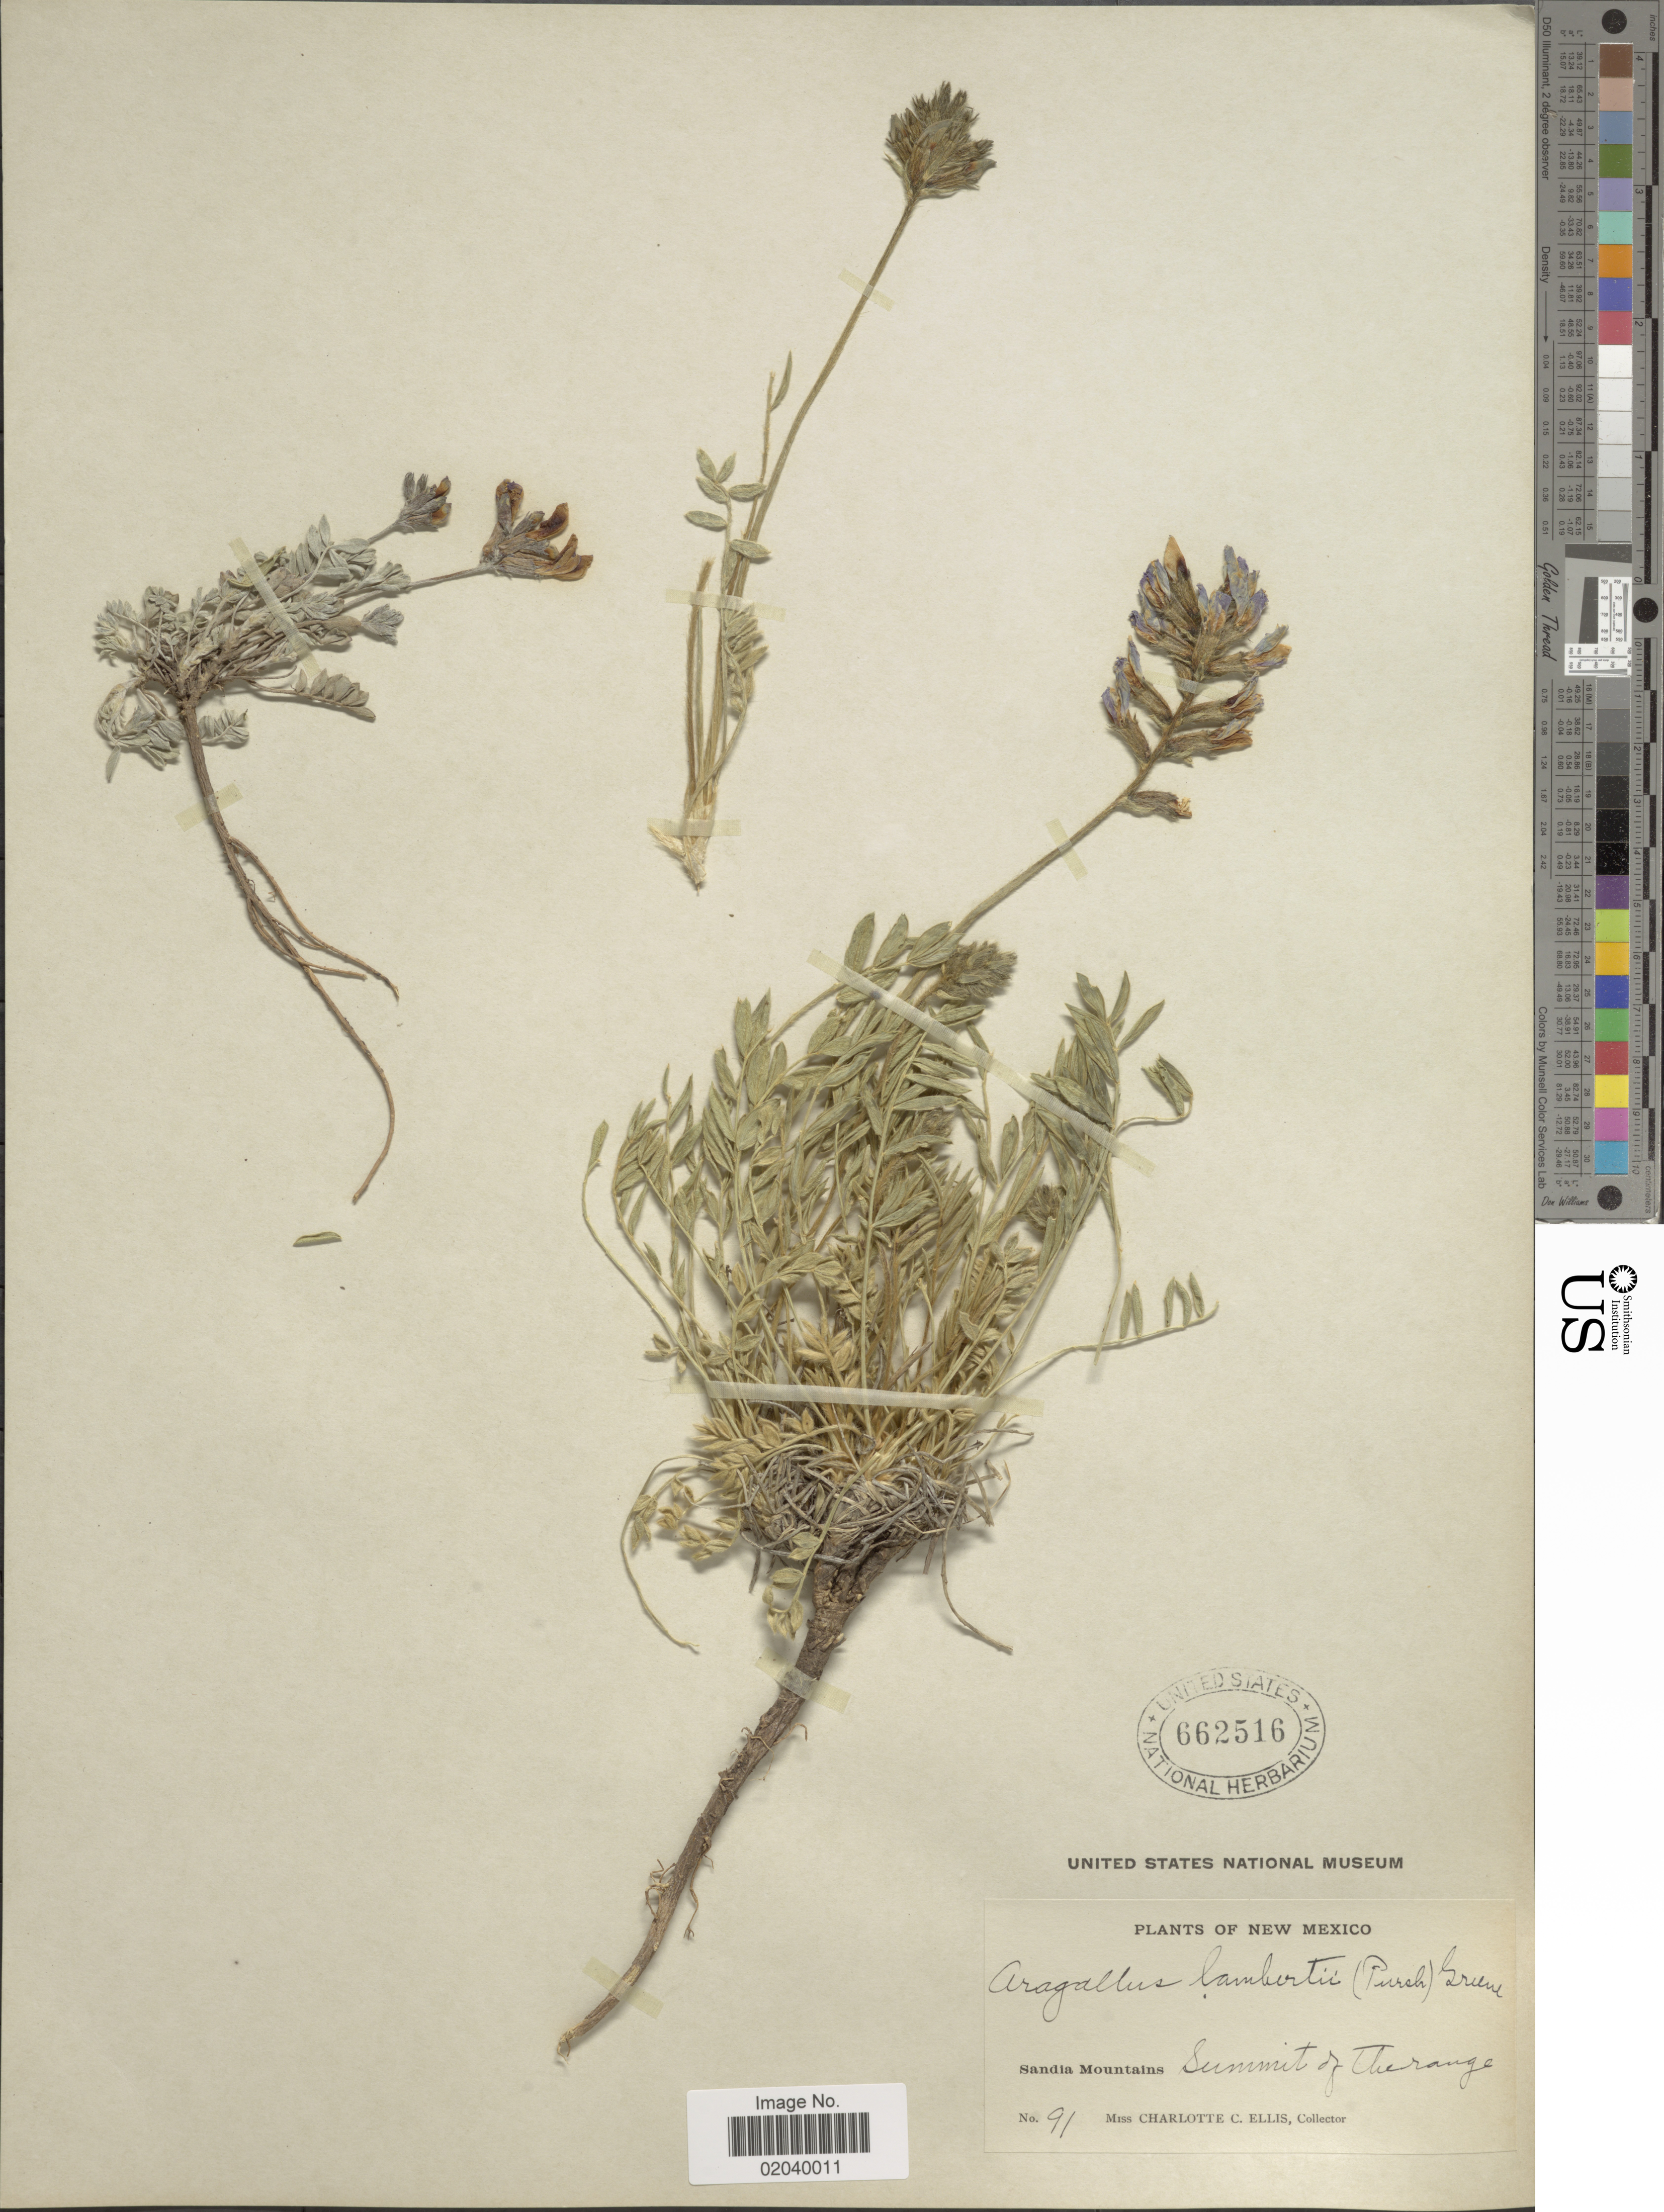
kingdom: Plantae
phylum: Tracheophyta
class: Magnoliopsida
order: Fabales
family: Fabaceae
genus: Oxytropis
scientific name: Oxytropis lambertii var. bigelovii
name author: A. Gray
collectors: C. C. Ellis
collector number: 91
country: United States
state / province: New Mexico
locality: Sandia Mountains, Summit of the range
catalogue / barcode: US 662516